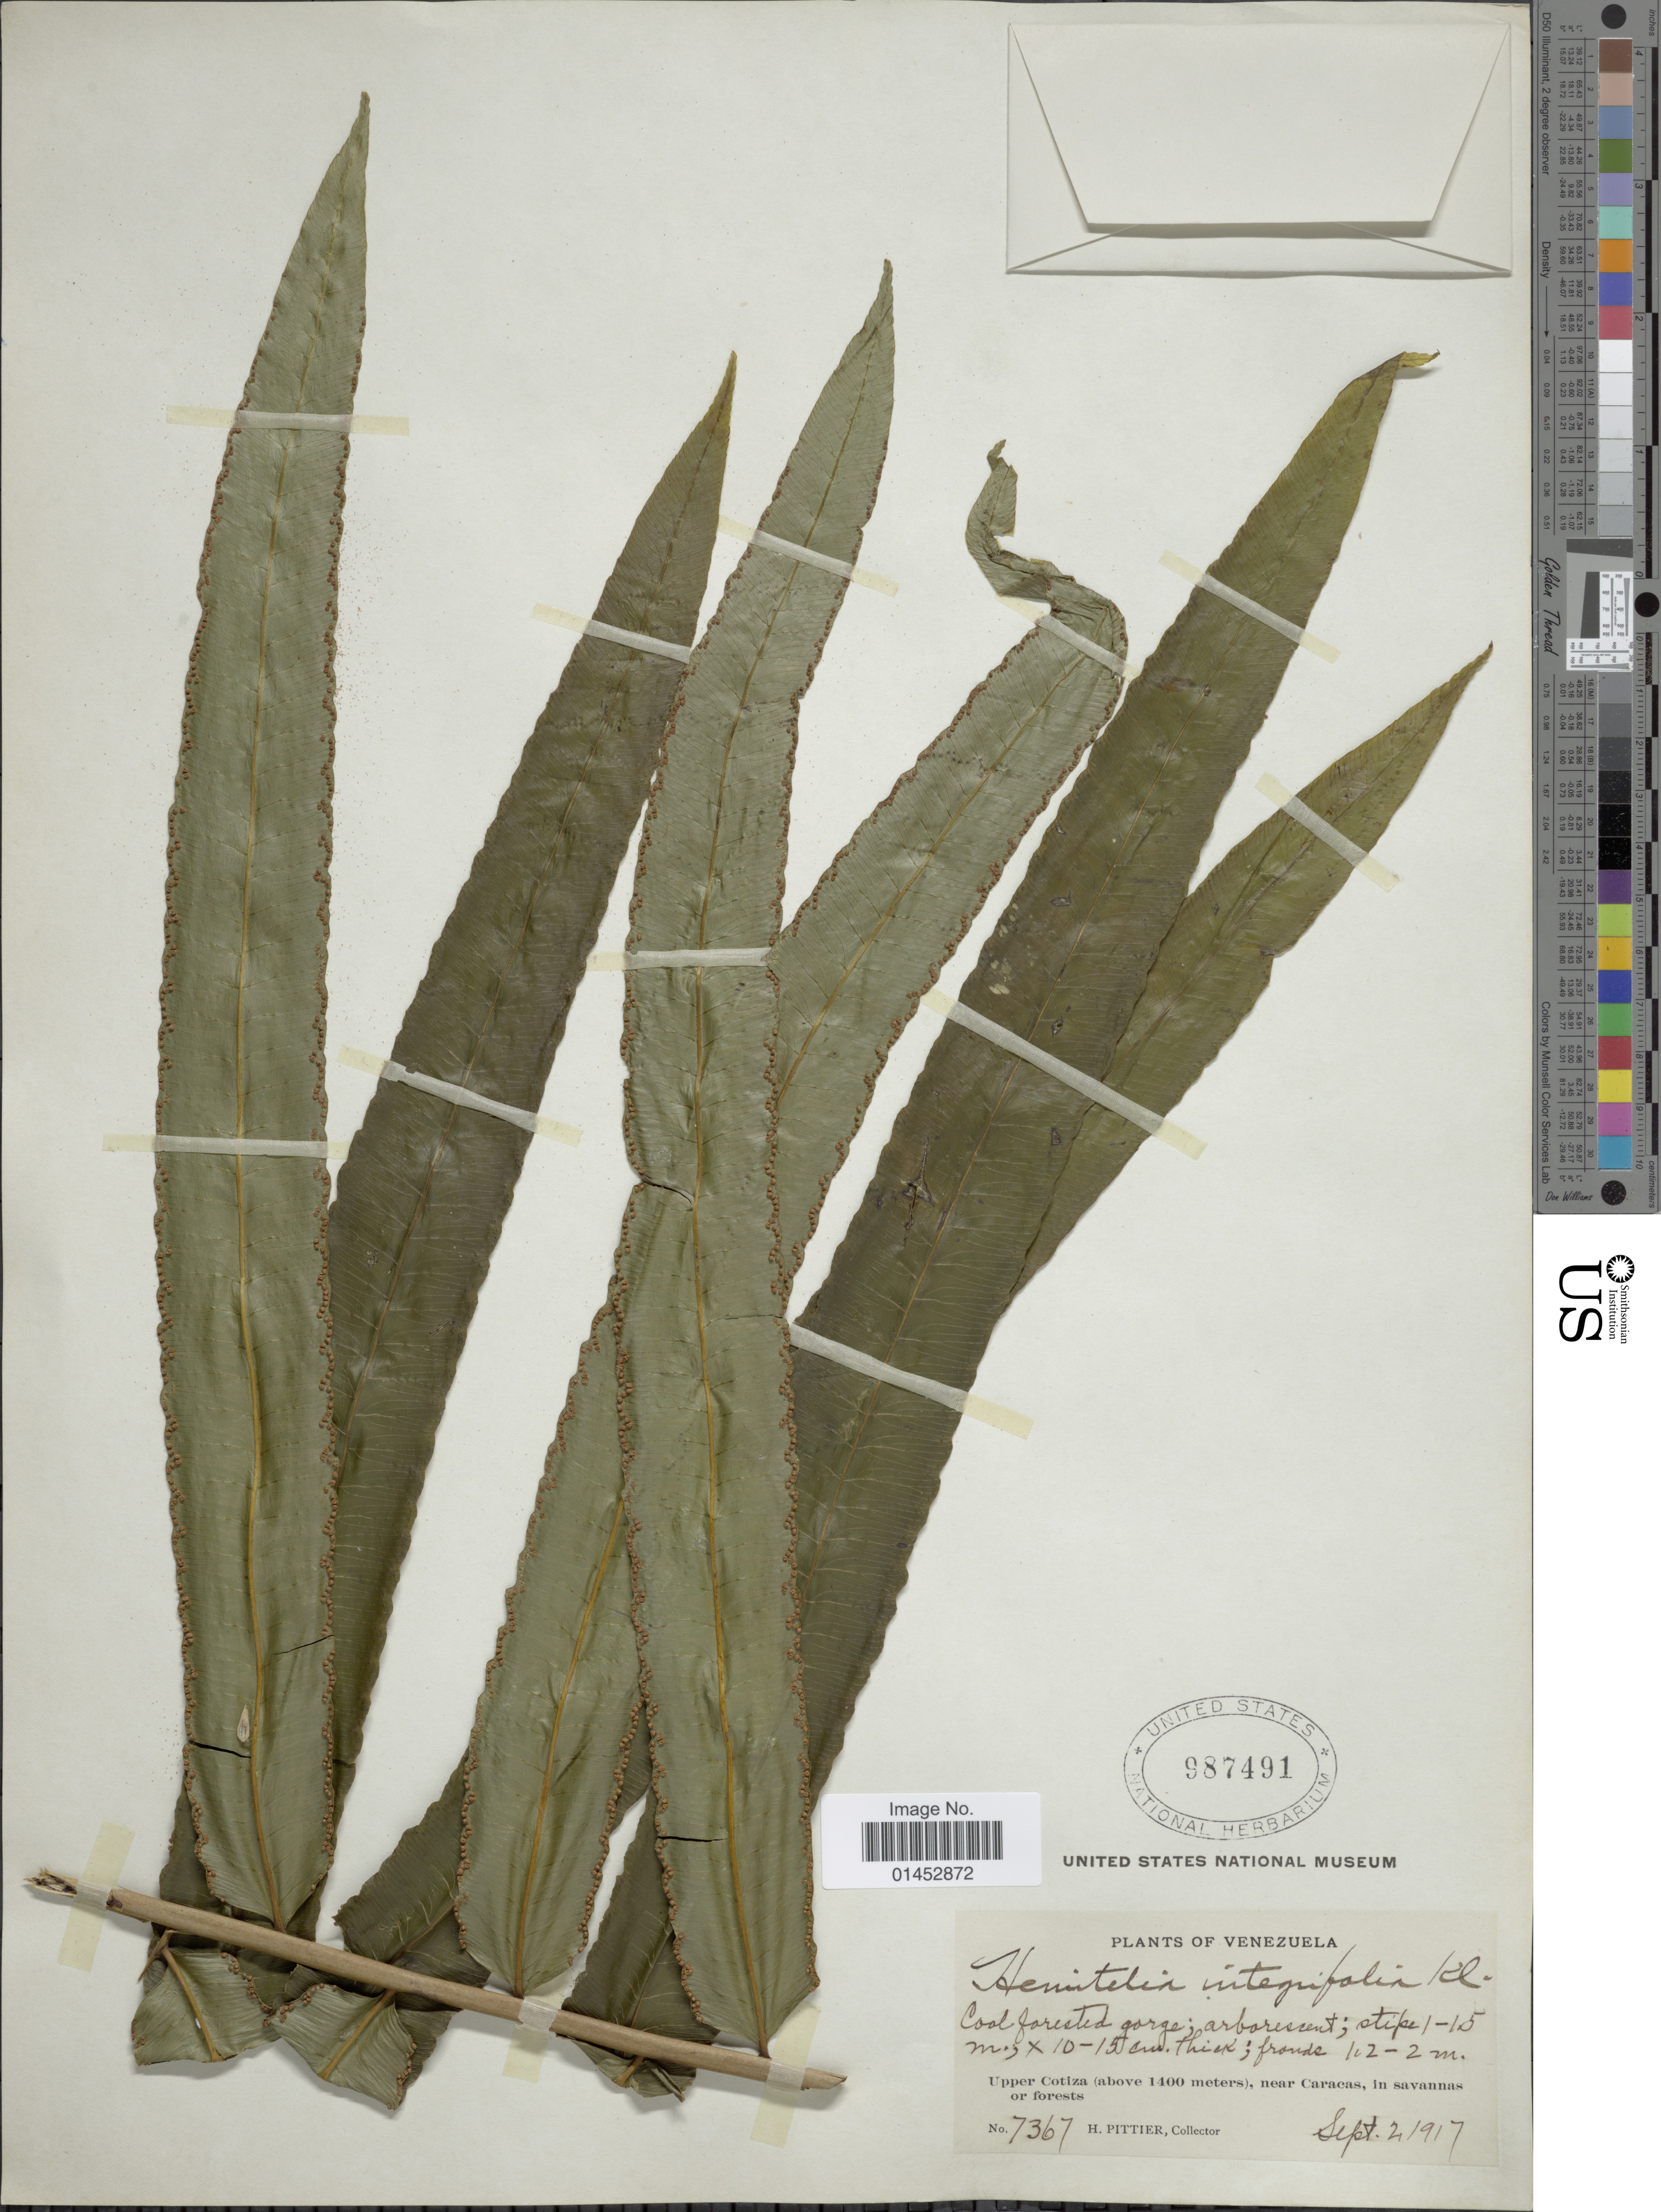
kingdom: Plantae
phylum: Tracheophyta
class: Polypodiopsida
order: Cyatheales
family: Cyatheaceae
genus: Cyathea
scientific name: Cyathea speciosa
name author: Humb. & Bonpl. ex Willd.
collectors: H. F. Pittier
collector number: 7367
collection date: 1917-09-02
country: Venezuela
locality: Upper Cotiza (above 1400 meters), near Caracas, in savannas or forest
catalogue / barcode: US 987491